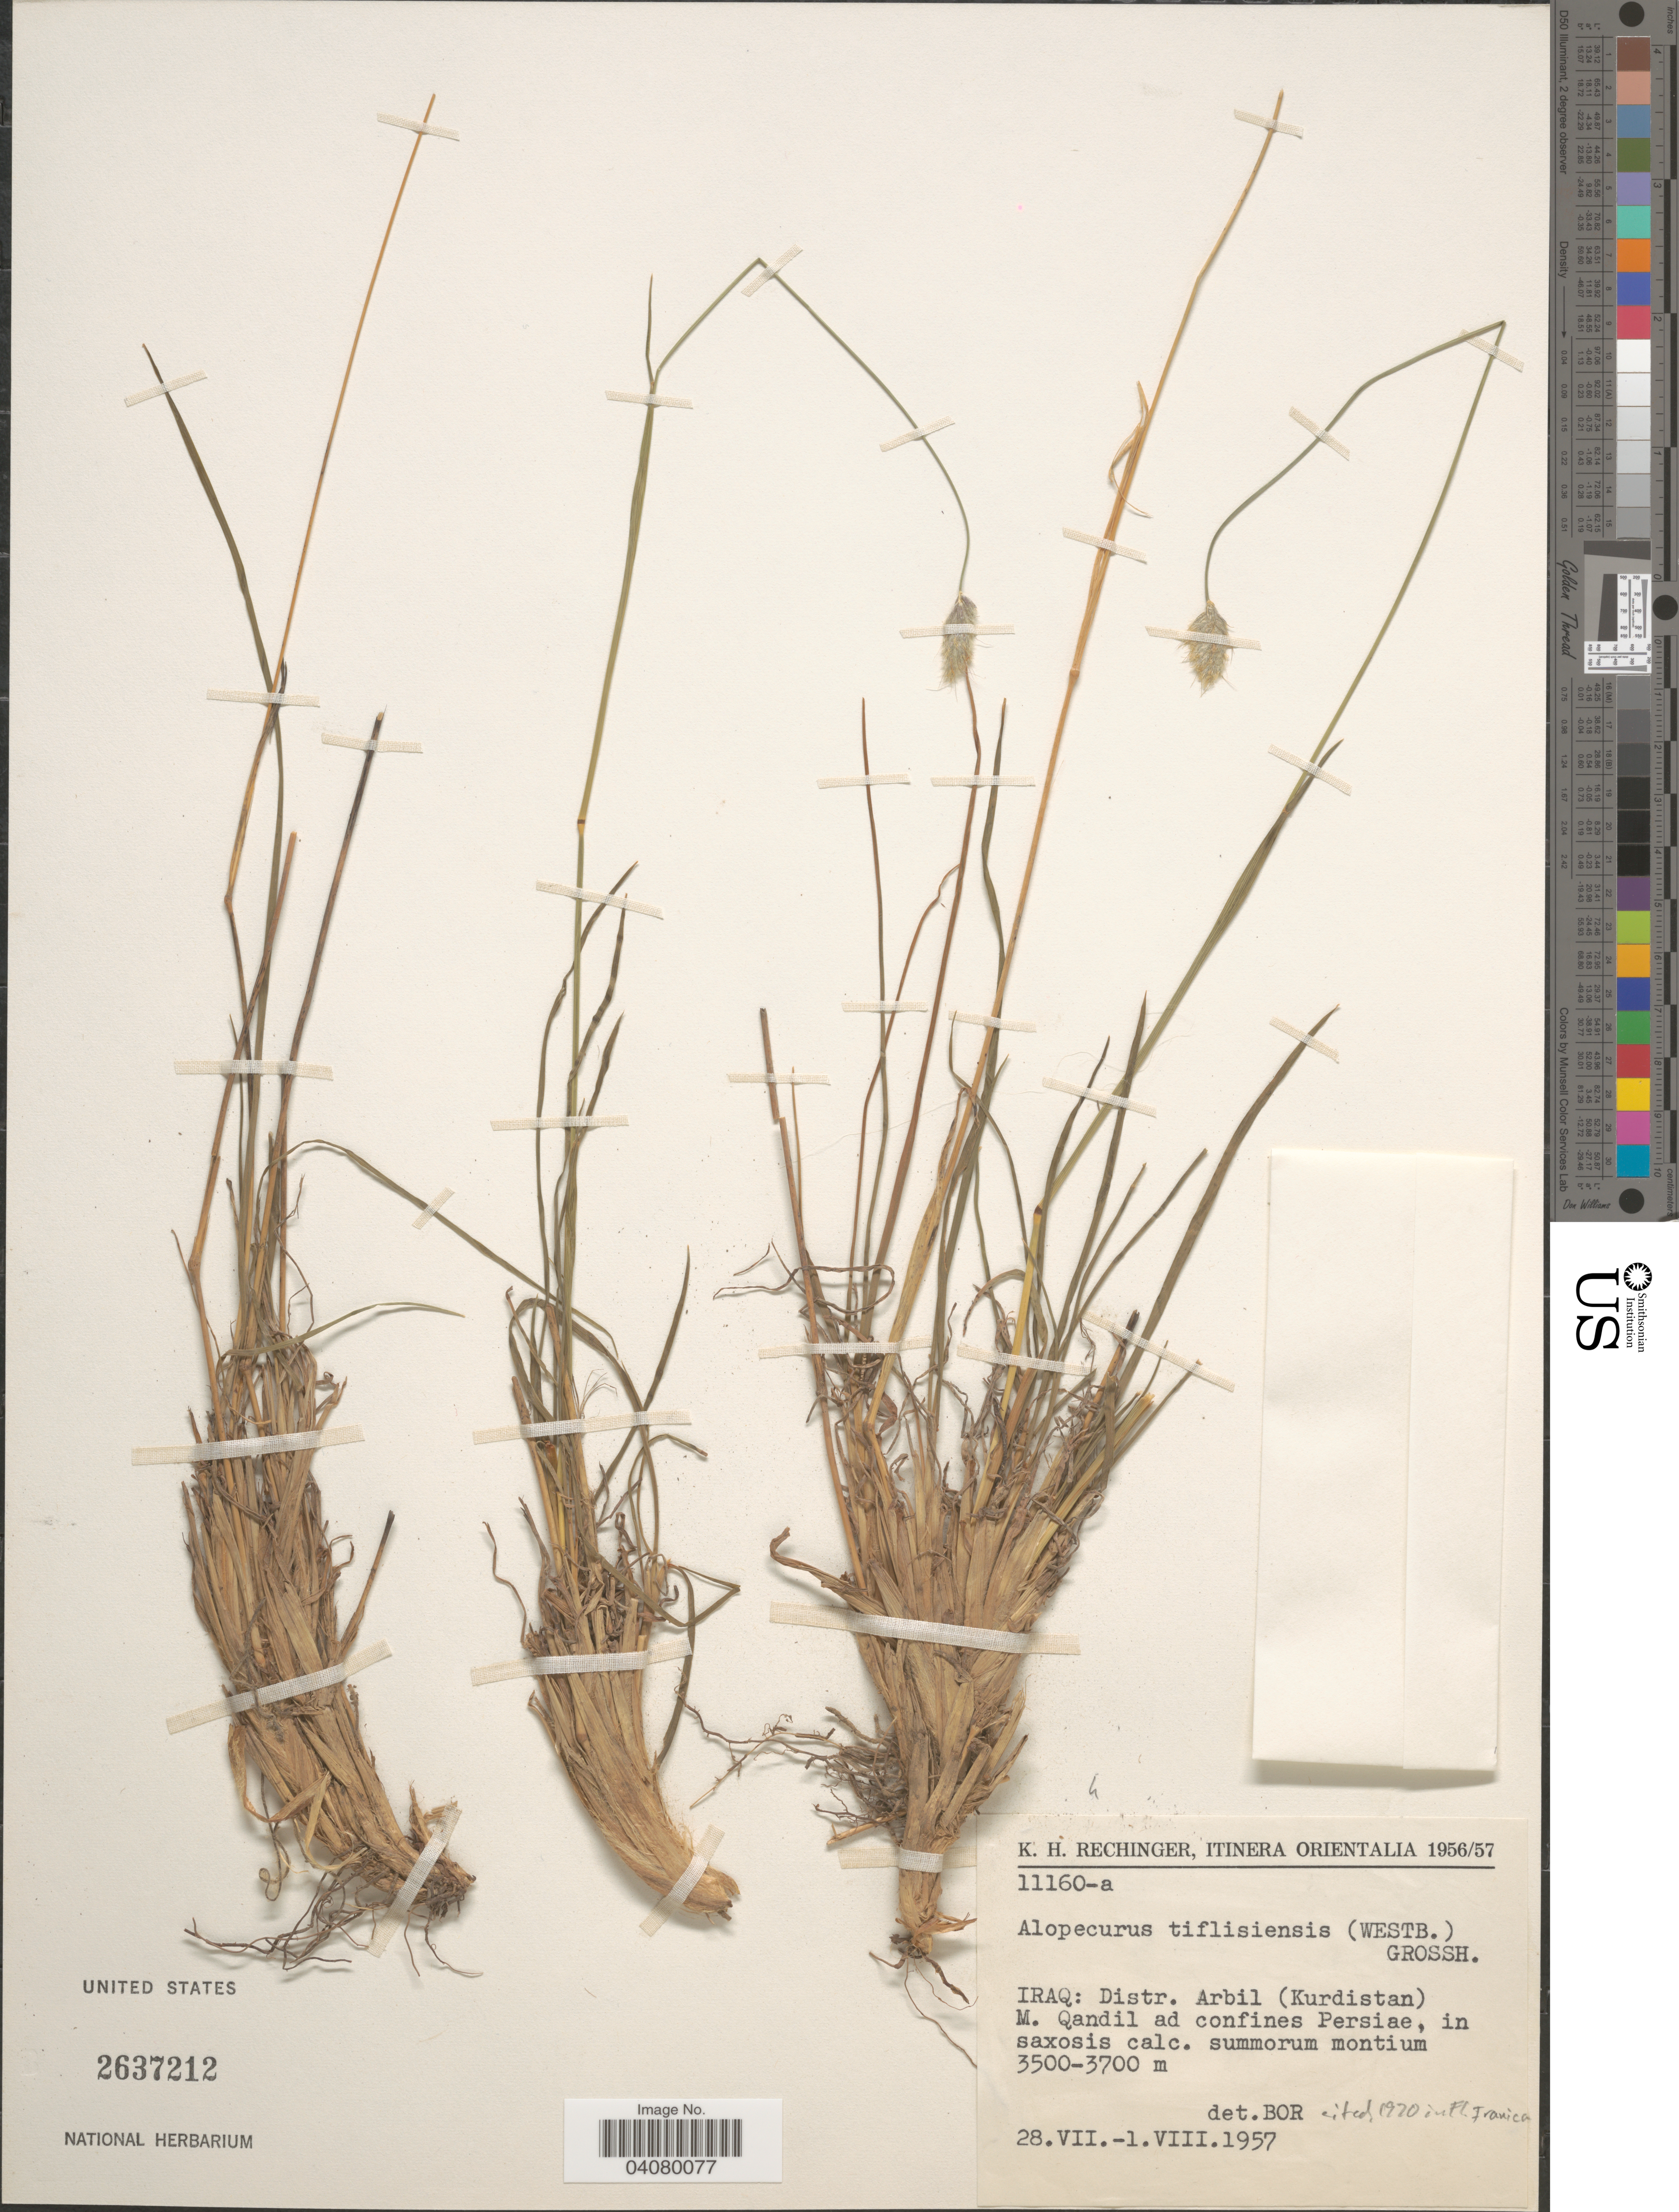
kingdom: Plantae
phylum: Tracheophyta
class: Liliopsida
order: Poales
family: Poaceae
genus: Alopecurus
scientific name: Alopecurus textilis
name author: Boiss.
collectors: K. H. Rechinger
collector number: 11160-a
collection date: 1957-07-28/1957-08-01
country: Iraq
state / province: Arbīl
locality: Itinera Orientallia 1956/57. Distr. Arbil (Kurdistan). M. Qandil ad confines Persiae, in saxosis calc. summorum montium.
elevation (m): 3500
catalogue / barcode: US 2637212